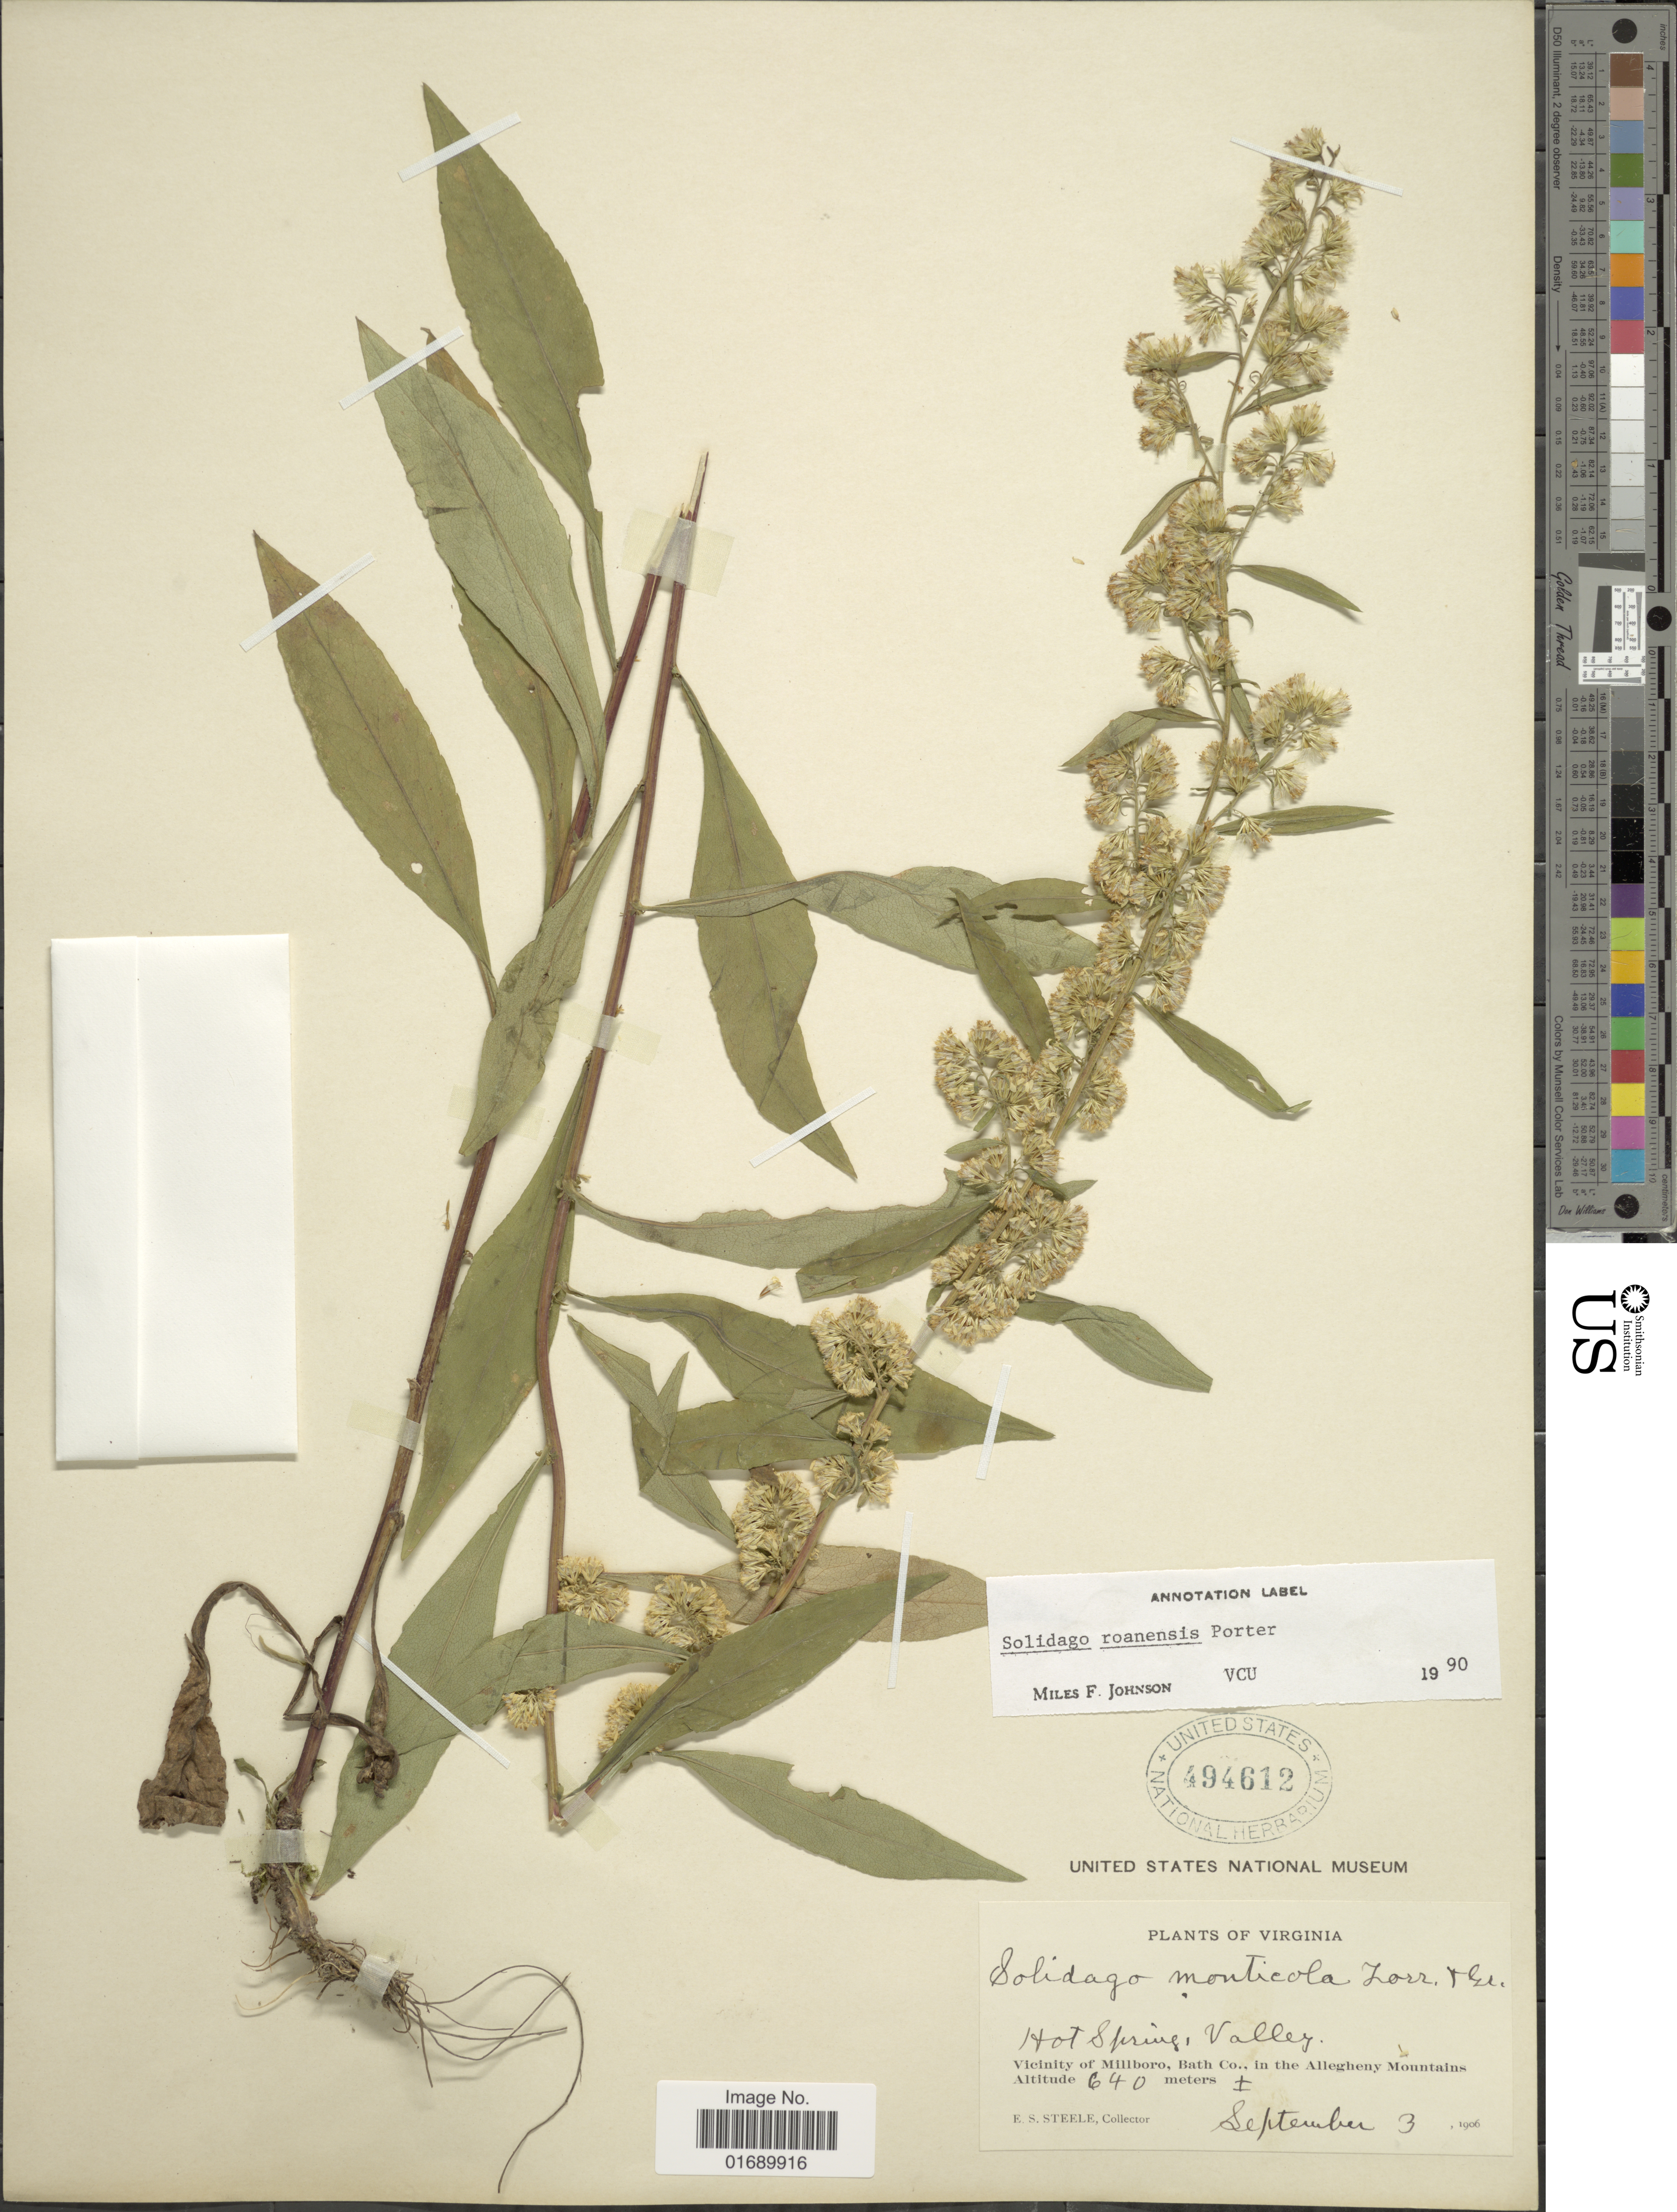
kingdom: Plantae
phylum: Tracheophyta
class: Magnoliopsida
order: Asterales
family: Asteraceae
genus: Solidago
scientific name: Solidago roanensis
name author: Porter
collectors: E. Steele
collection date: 1906-09-03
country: United States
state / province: Virginia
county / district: Bath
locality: Hot Spring, valley, Vicinity of Millboro, Bath Co., in the Allegheny Mountains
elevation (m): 640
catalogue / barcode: US 494612